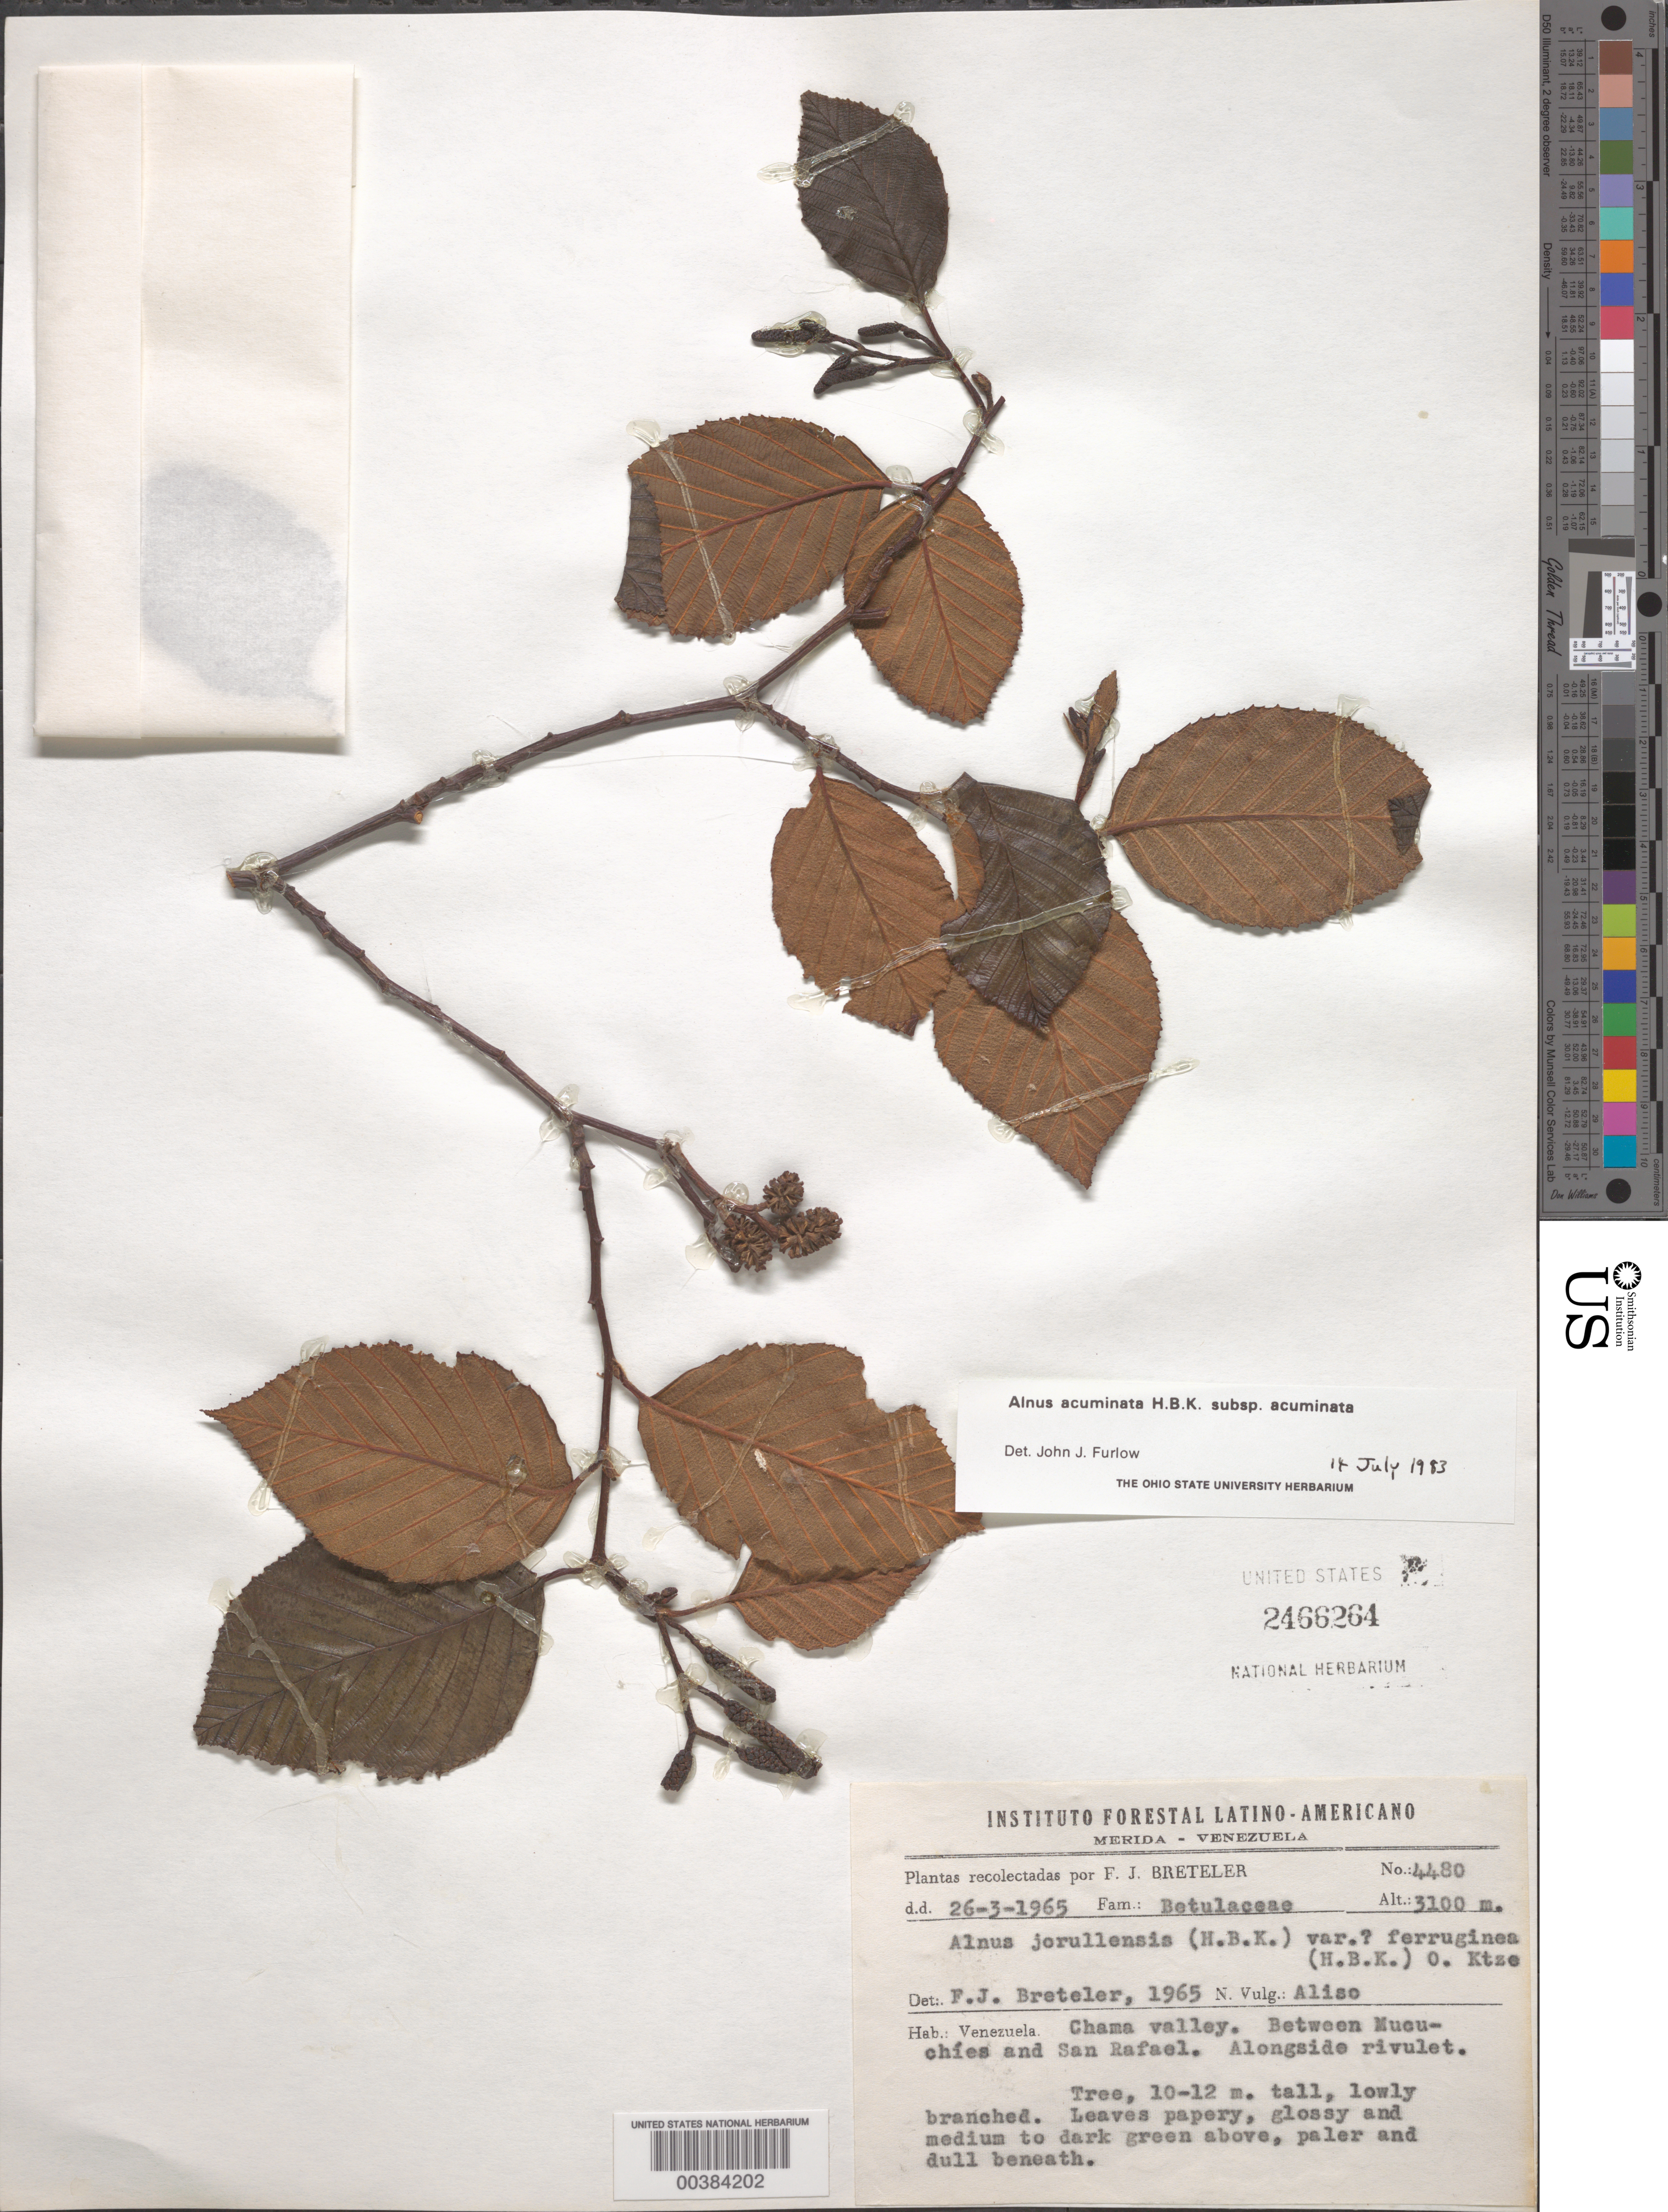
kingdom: Plantae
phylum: Tracheophyta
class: Magnoliopsida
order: Fagales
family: Betulaceae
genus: Alnus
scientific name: Alnus acuminata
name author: Kunth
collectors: F. J. Breteler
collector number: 4480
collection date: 1965-03-26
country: Venezuela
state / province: Mérida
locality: Chama valley. Between Mucuchíes and San Rafael. Alongside rivulet.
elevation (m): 3100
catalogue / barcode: US 2466264